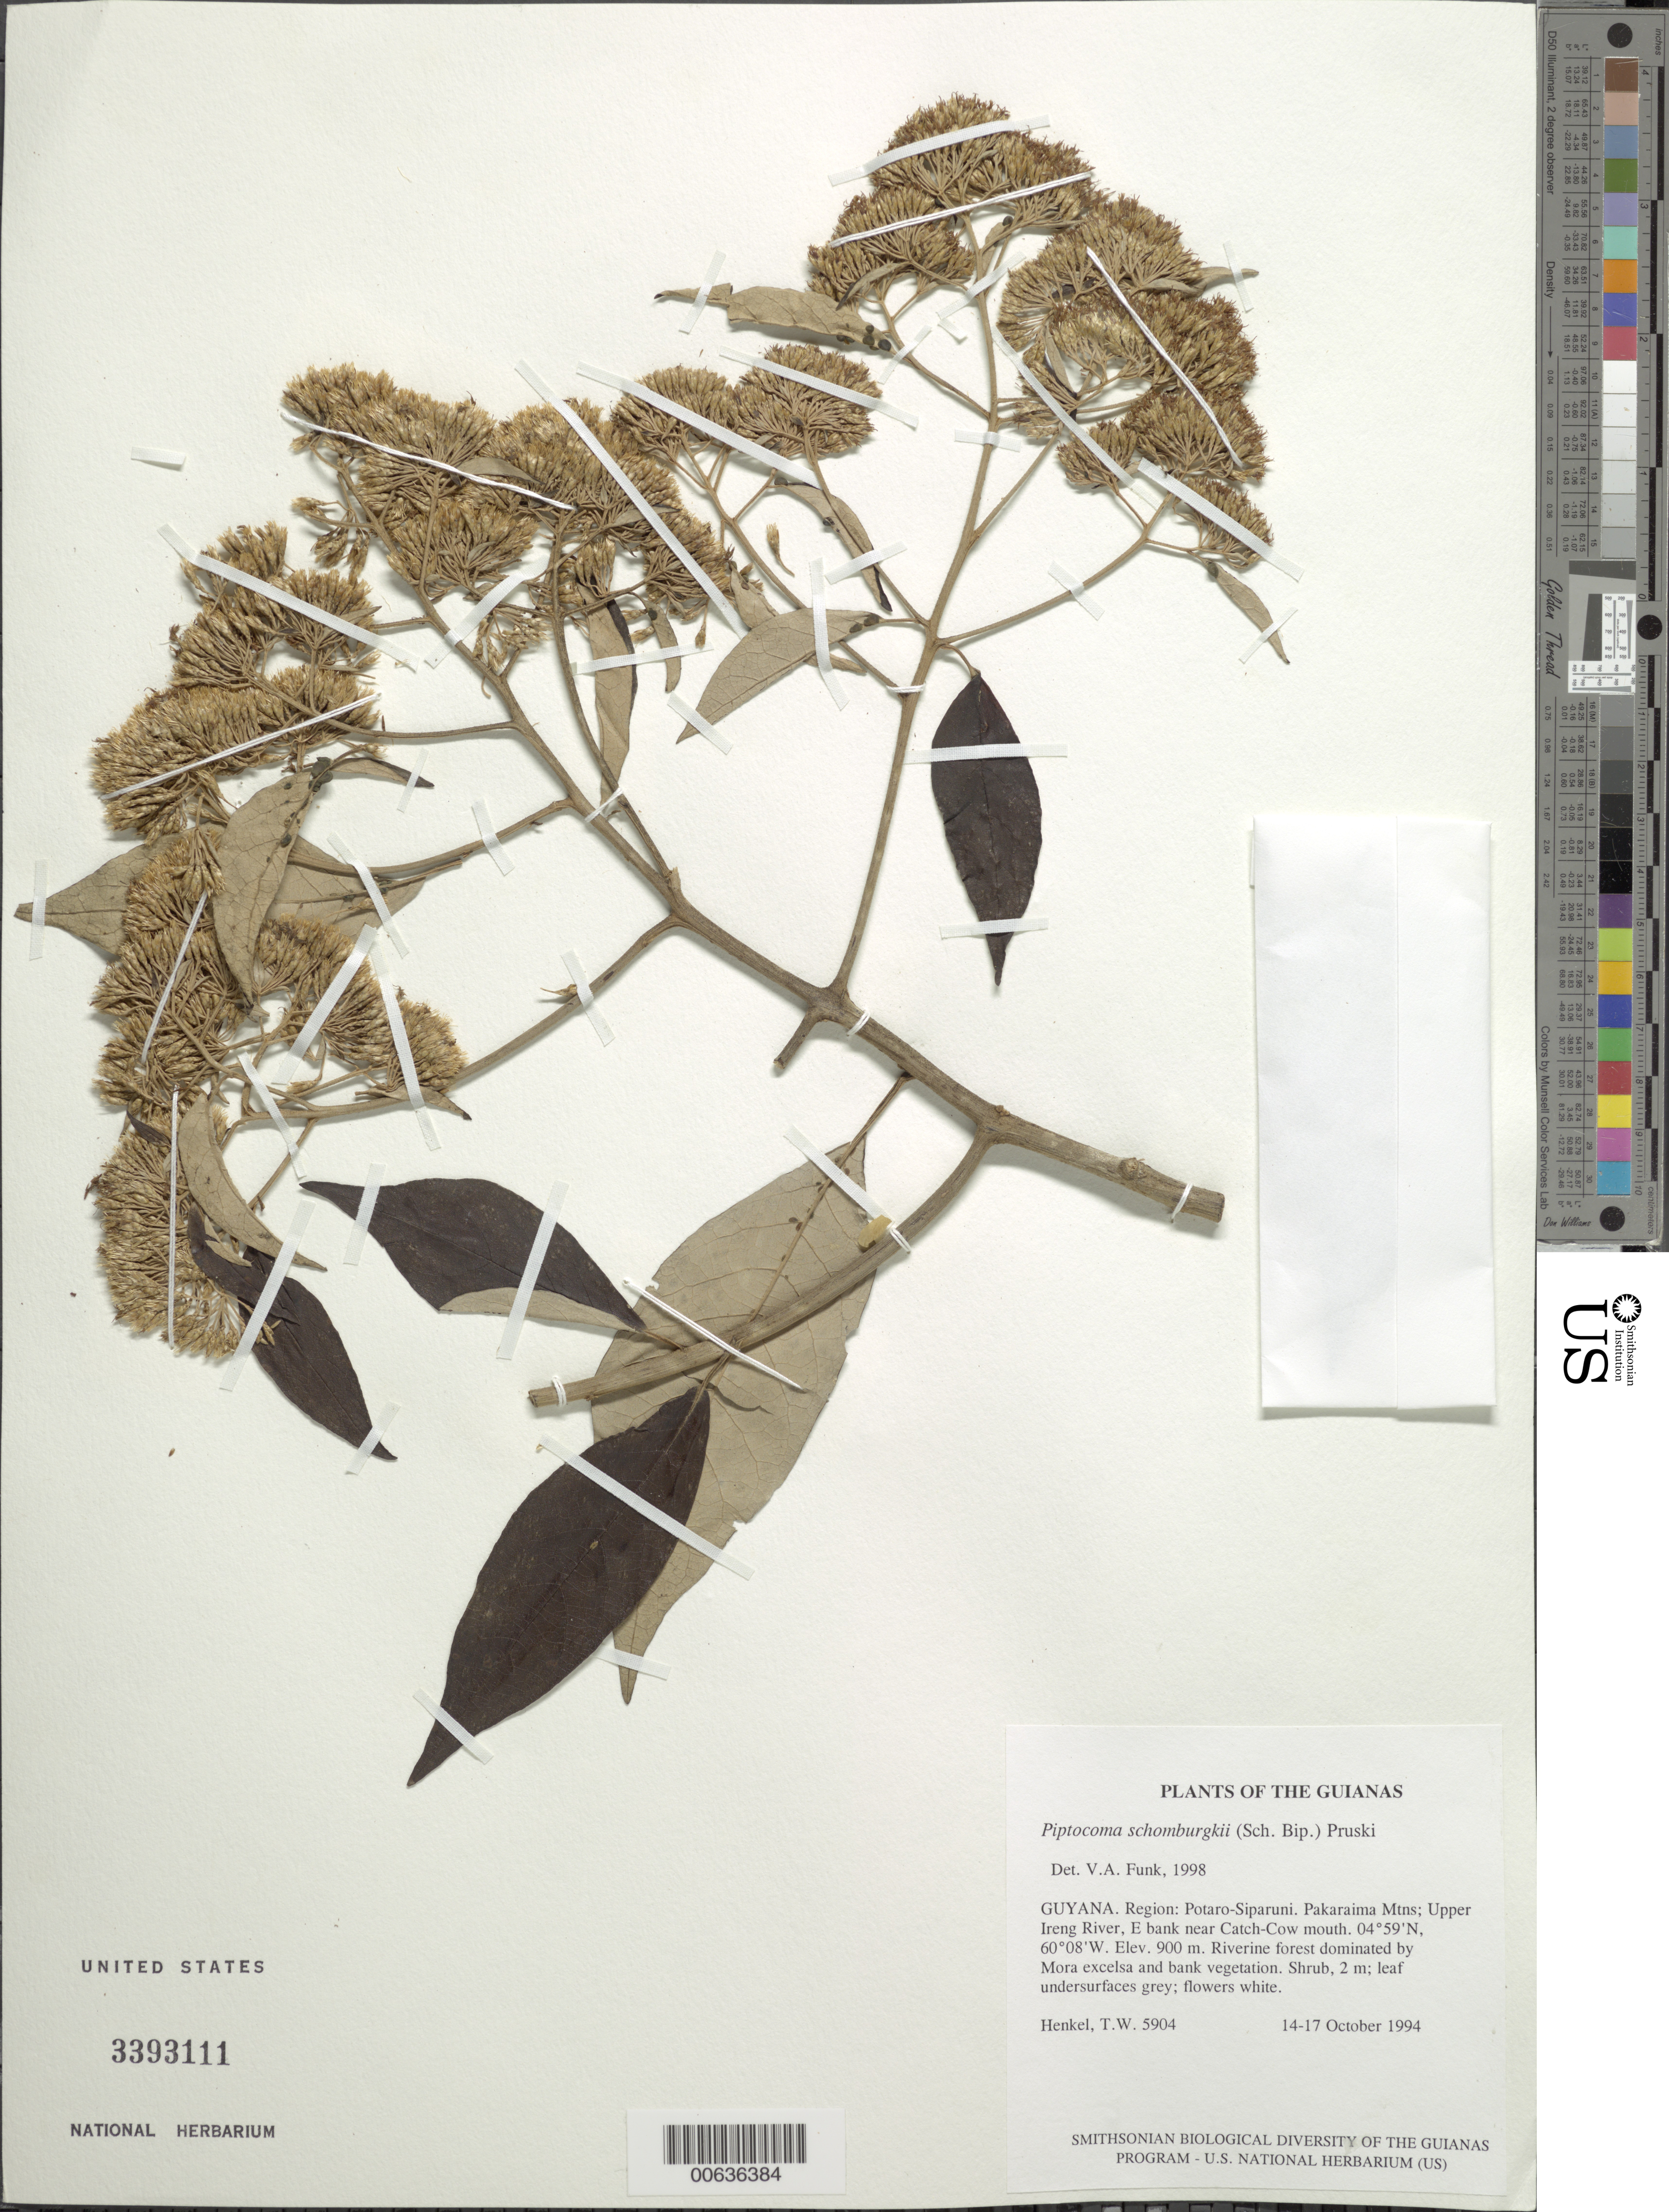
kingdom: Plantae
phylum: Tracheophyta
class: Magnoliopsida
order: Asterales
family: Asteraceae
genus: Piptocoma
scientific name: Piptocoma schomburgkii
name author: (Sch. Bip.) Pruski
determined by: Funk, Vicki A., (BOT), Smithsonian Institution - National Museum of Natural History (UNITED STATES)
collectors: T. Henkel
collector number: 5904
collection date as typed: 14-17 October 1994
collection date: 1994-10-14/1994-10-17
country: Guyana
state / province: Potaro-Siparuni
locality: Pakaraima Mtns; Upper Ireng River, E bank near Catch-Cow mouth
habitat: Riverine forest dominated by Mora excelsa and bank vegetation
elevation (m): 900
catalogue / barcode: US 3393111